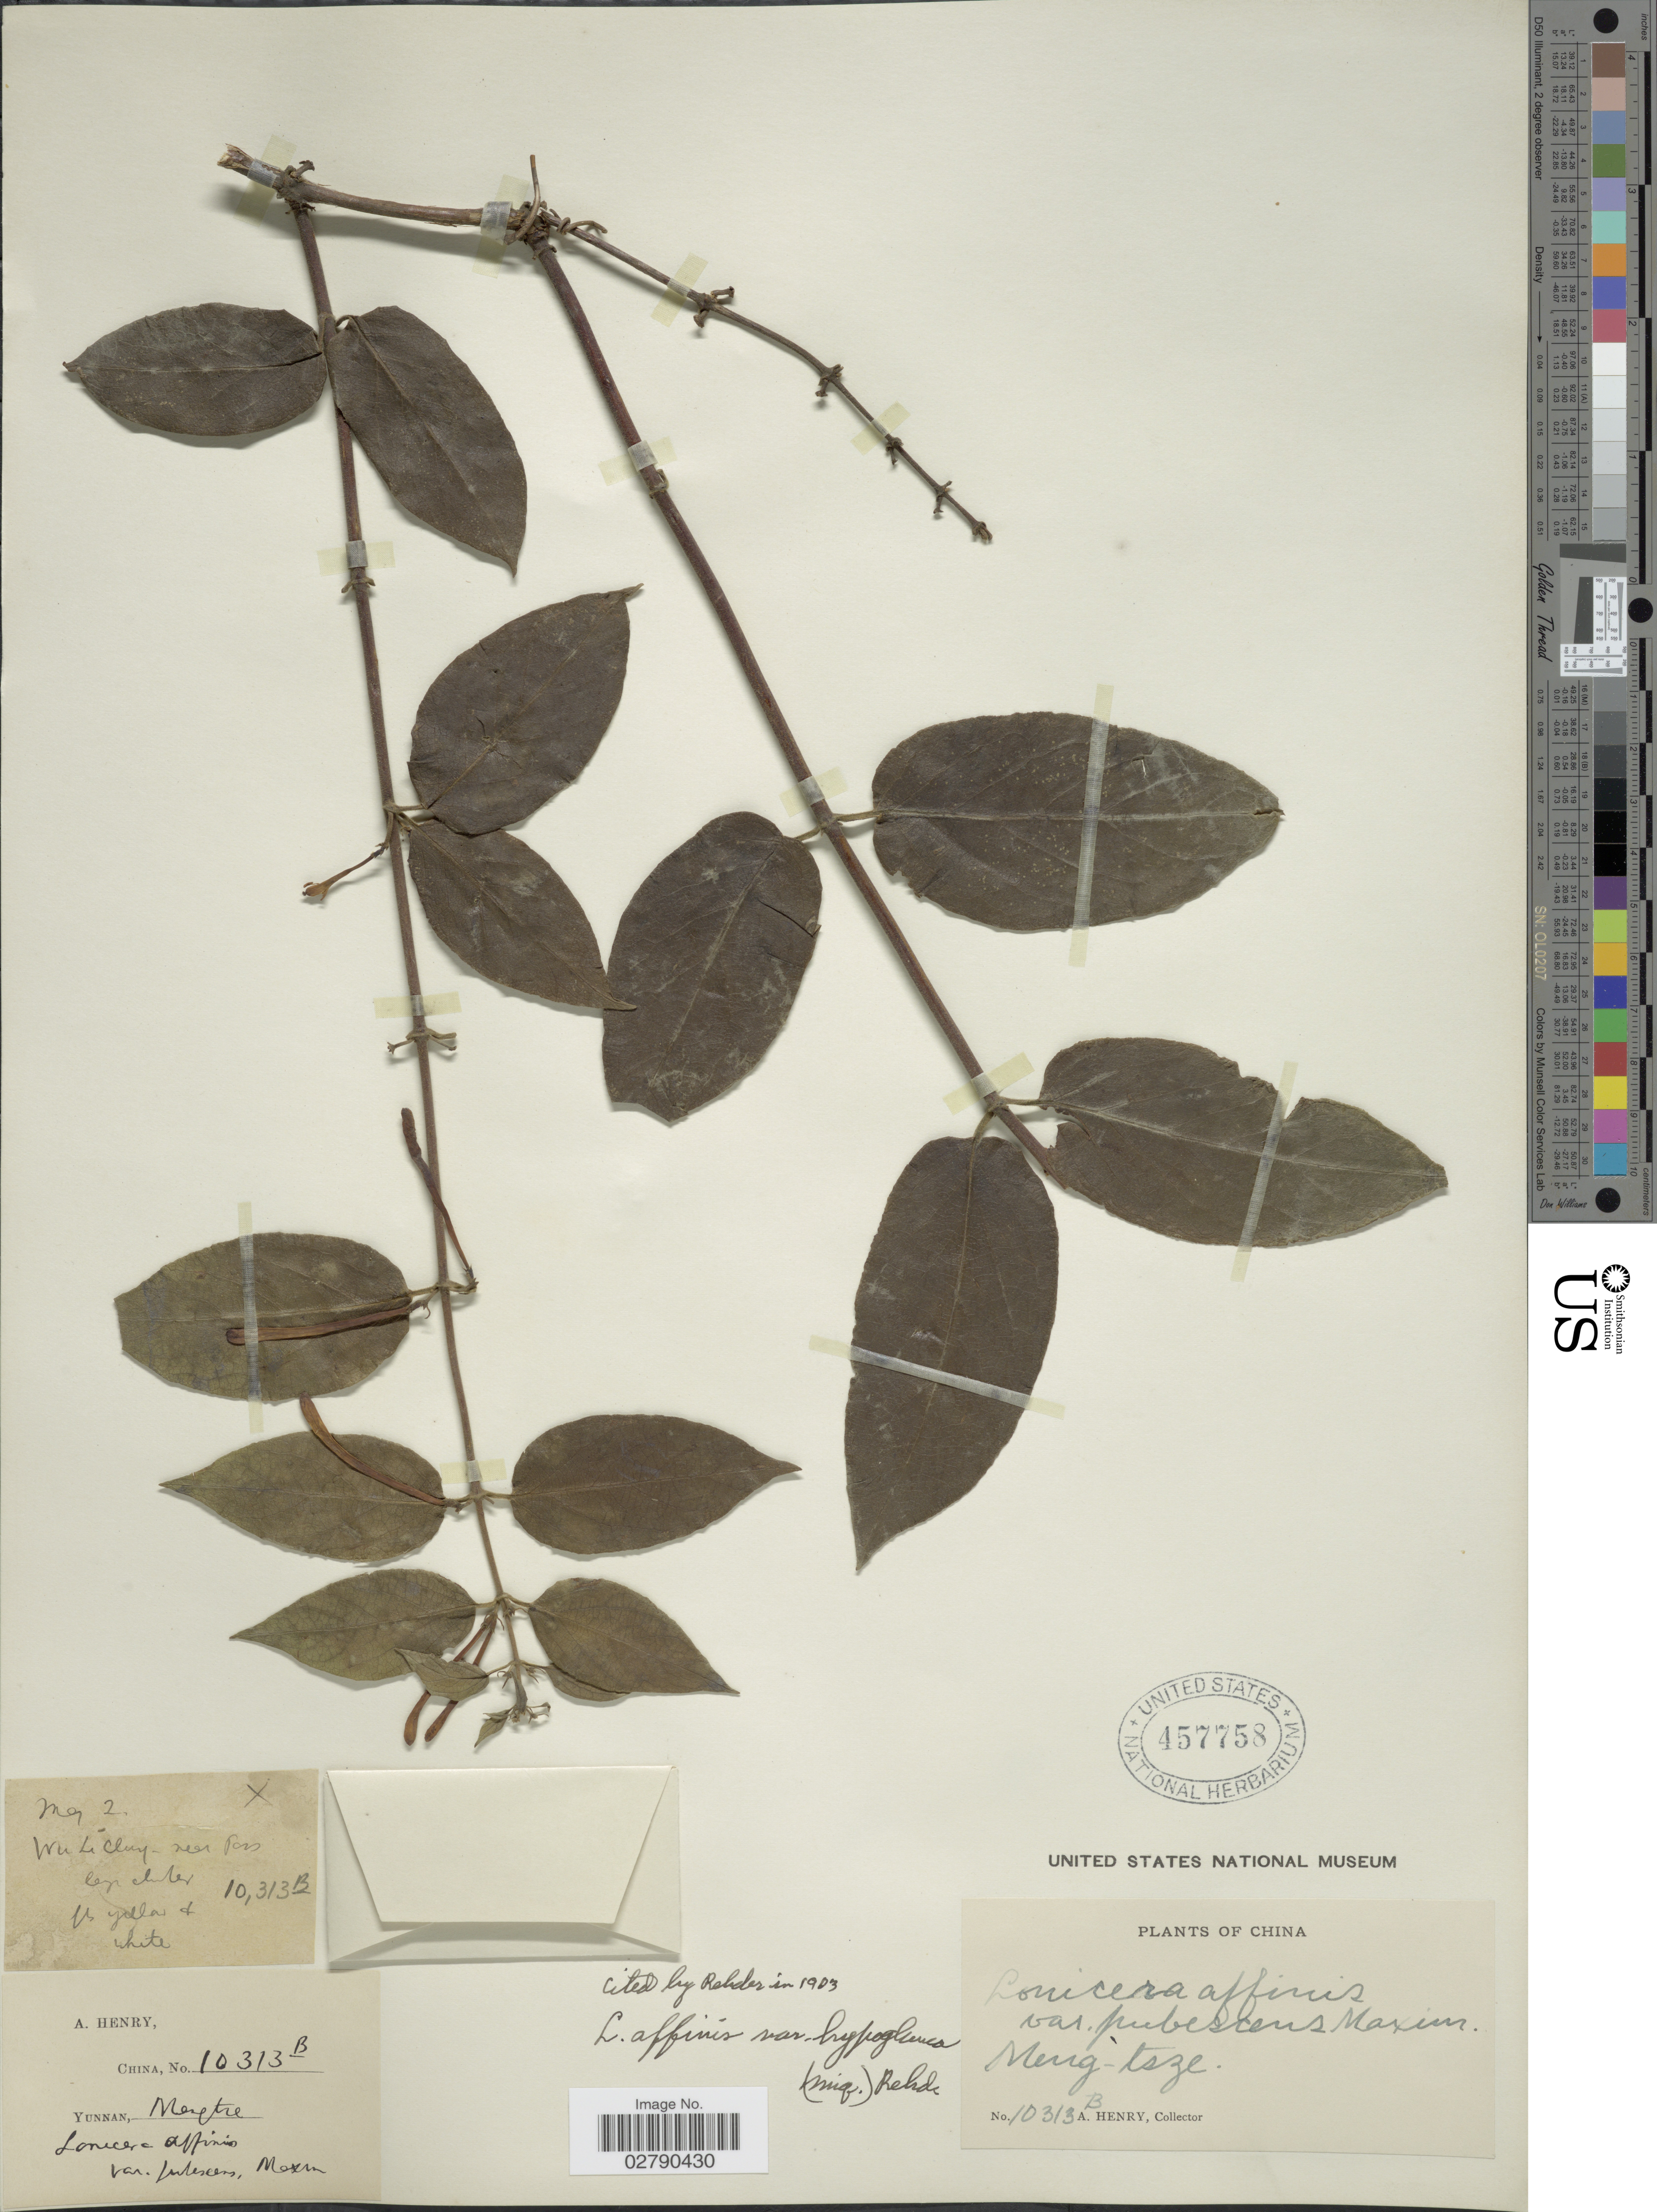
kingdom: Plantae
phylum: Tracheophyta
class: Magnoliopsida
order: Dipsacales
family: Caprifoliaceae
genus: Lonicera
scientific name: Lonicera affinis var. hypoglauca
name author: (Miq.) Rehder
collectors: A. Henry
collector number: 10313 B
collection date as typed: Transcribed d/m/y: /5/2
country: China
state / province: Yunnan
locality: Meng-tsze. Wu Li Chung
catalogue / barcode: US 457758